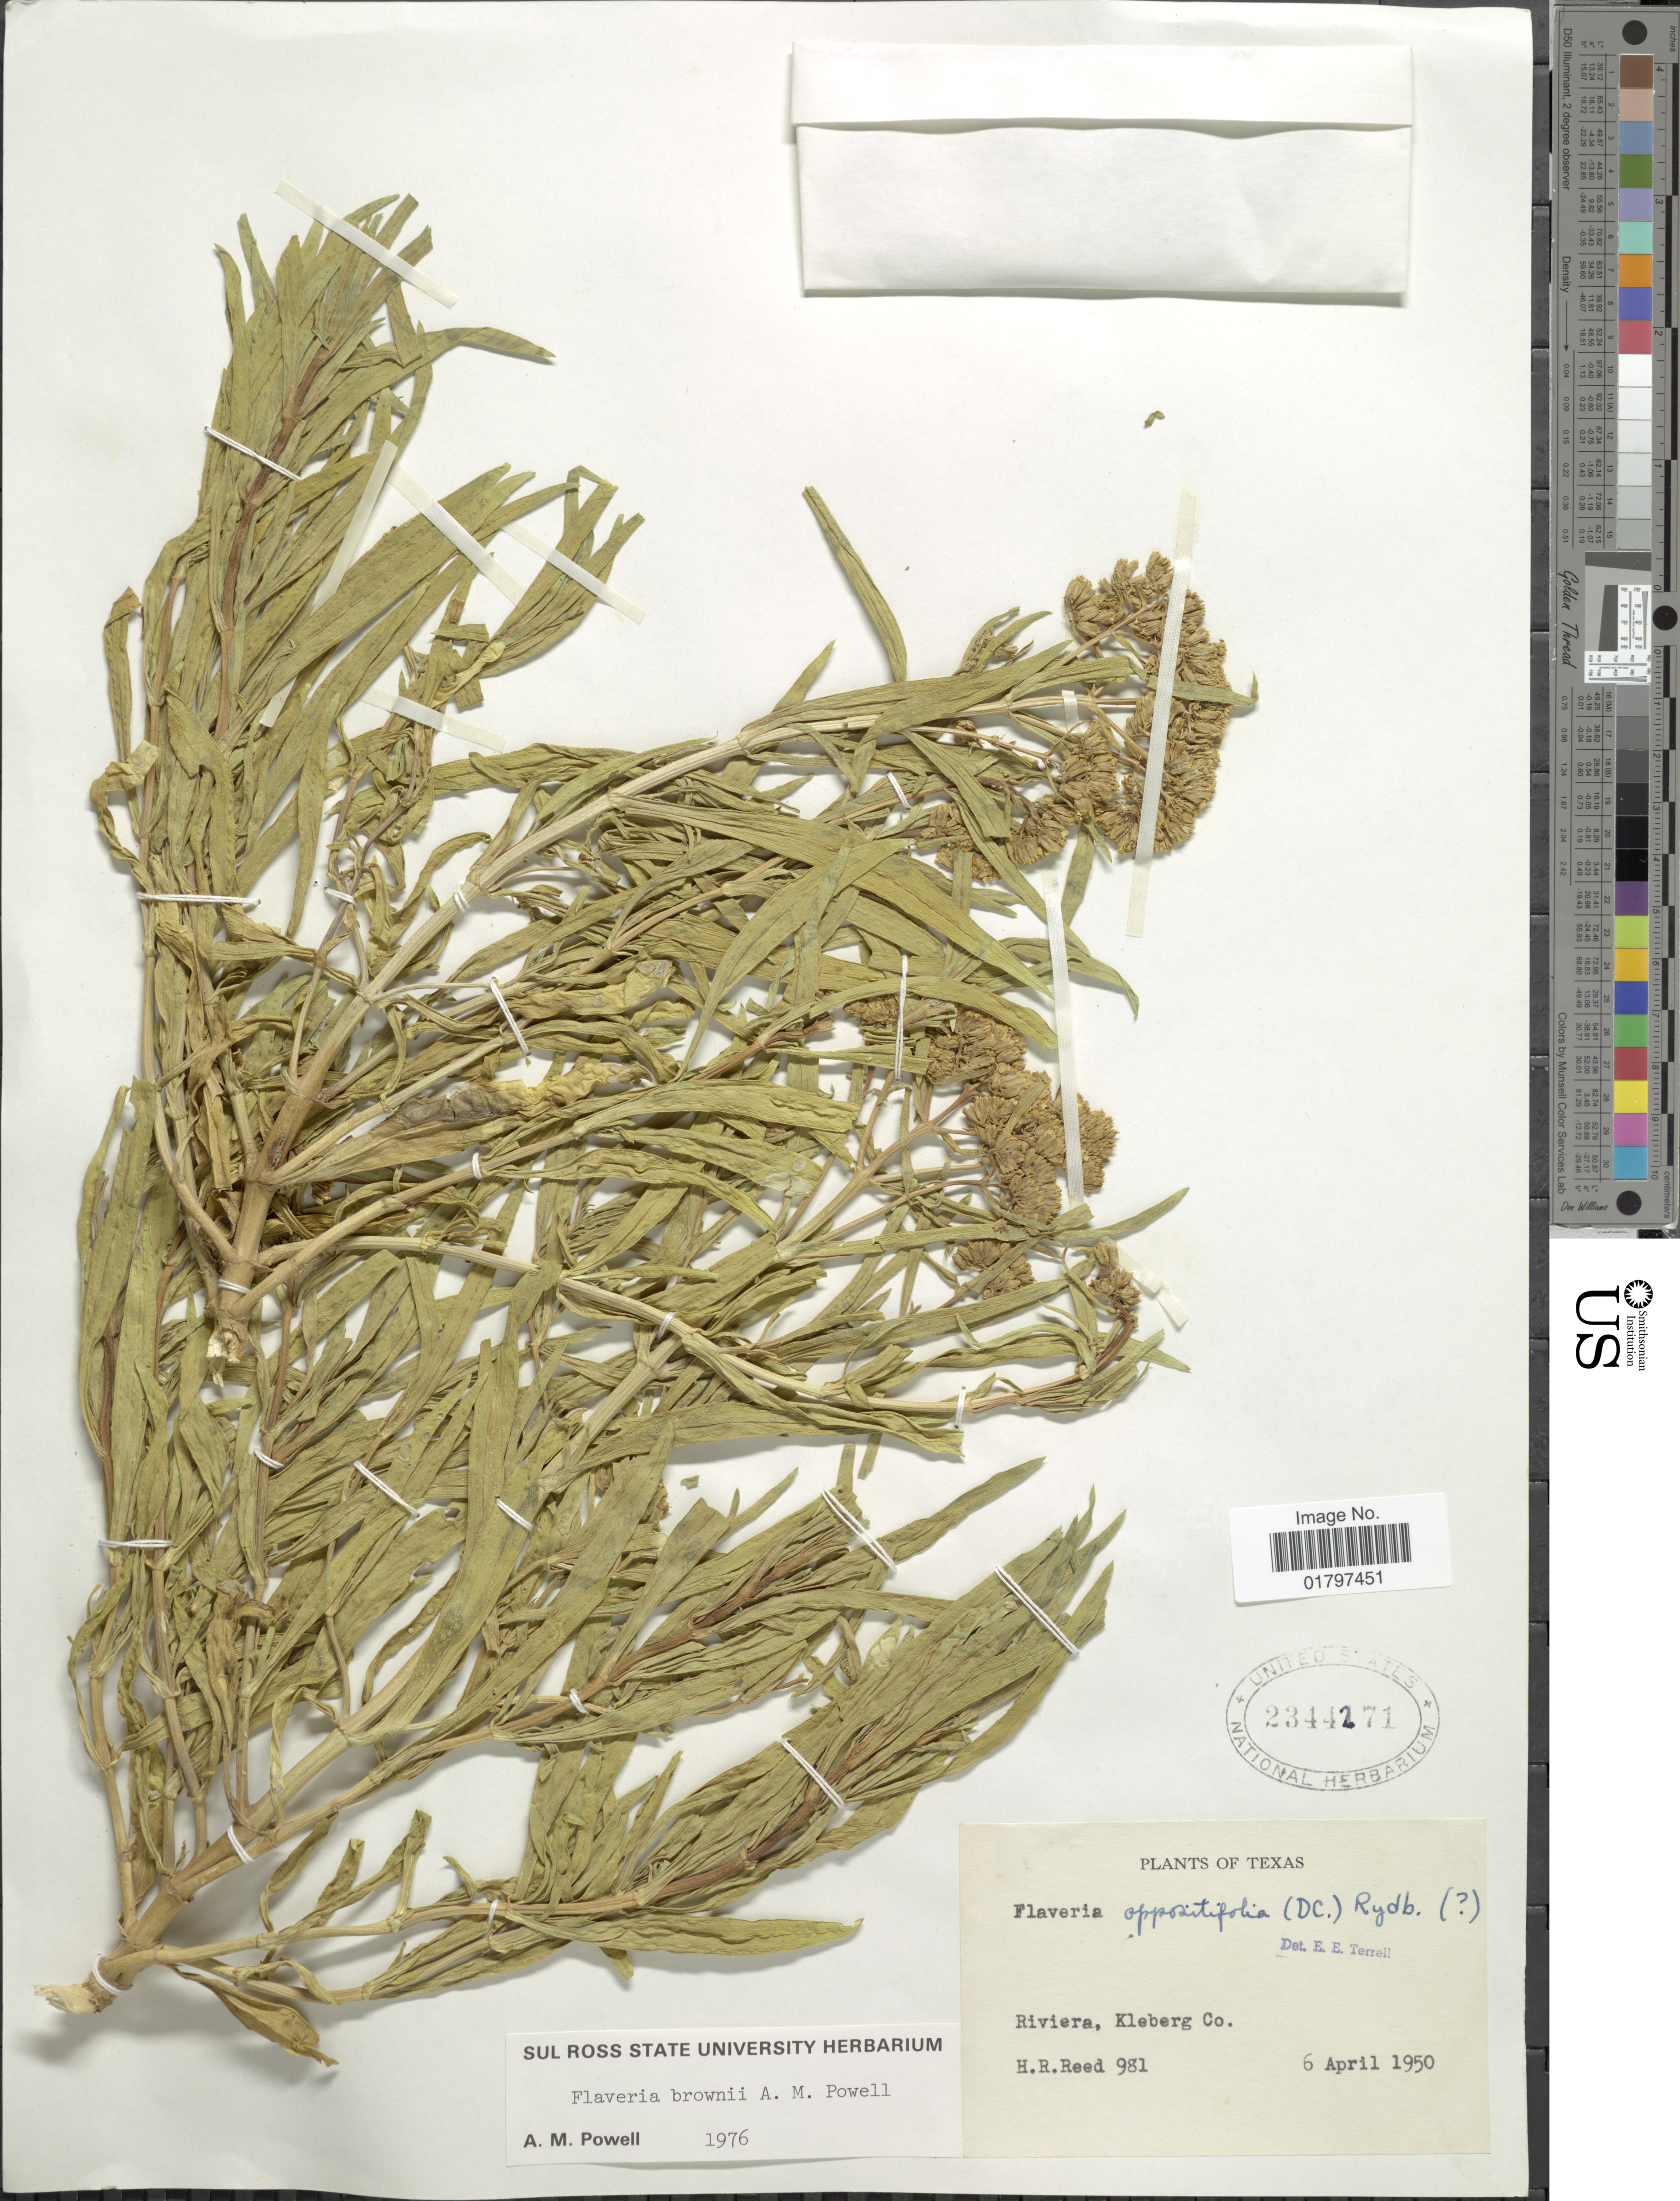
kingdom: Plantae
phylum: Tracheophyta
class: Magnoliopsida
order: Asterales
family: Asteraceae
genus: Flaveria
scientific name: Flaveria brownii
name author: A.M. Powell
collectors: H. Reed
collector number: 981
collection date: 1950-04-06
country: United States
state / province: Texas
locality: Riviera, Kleberg Co.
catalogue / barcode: US 2344271